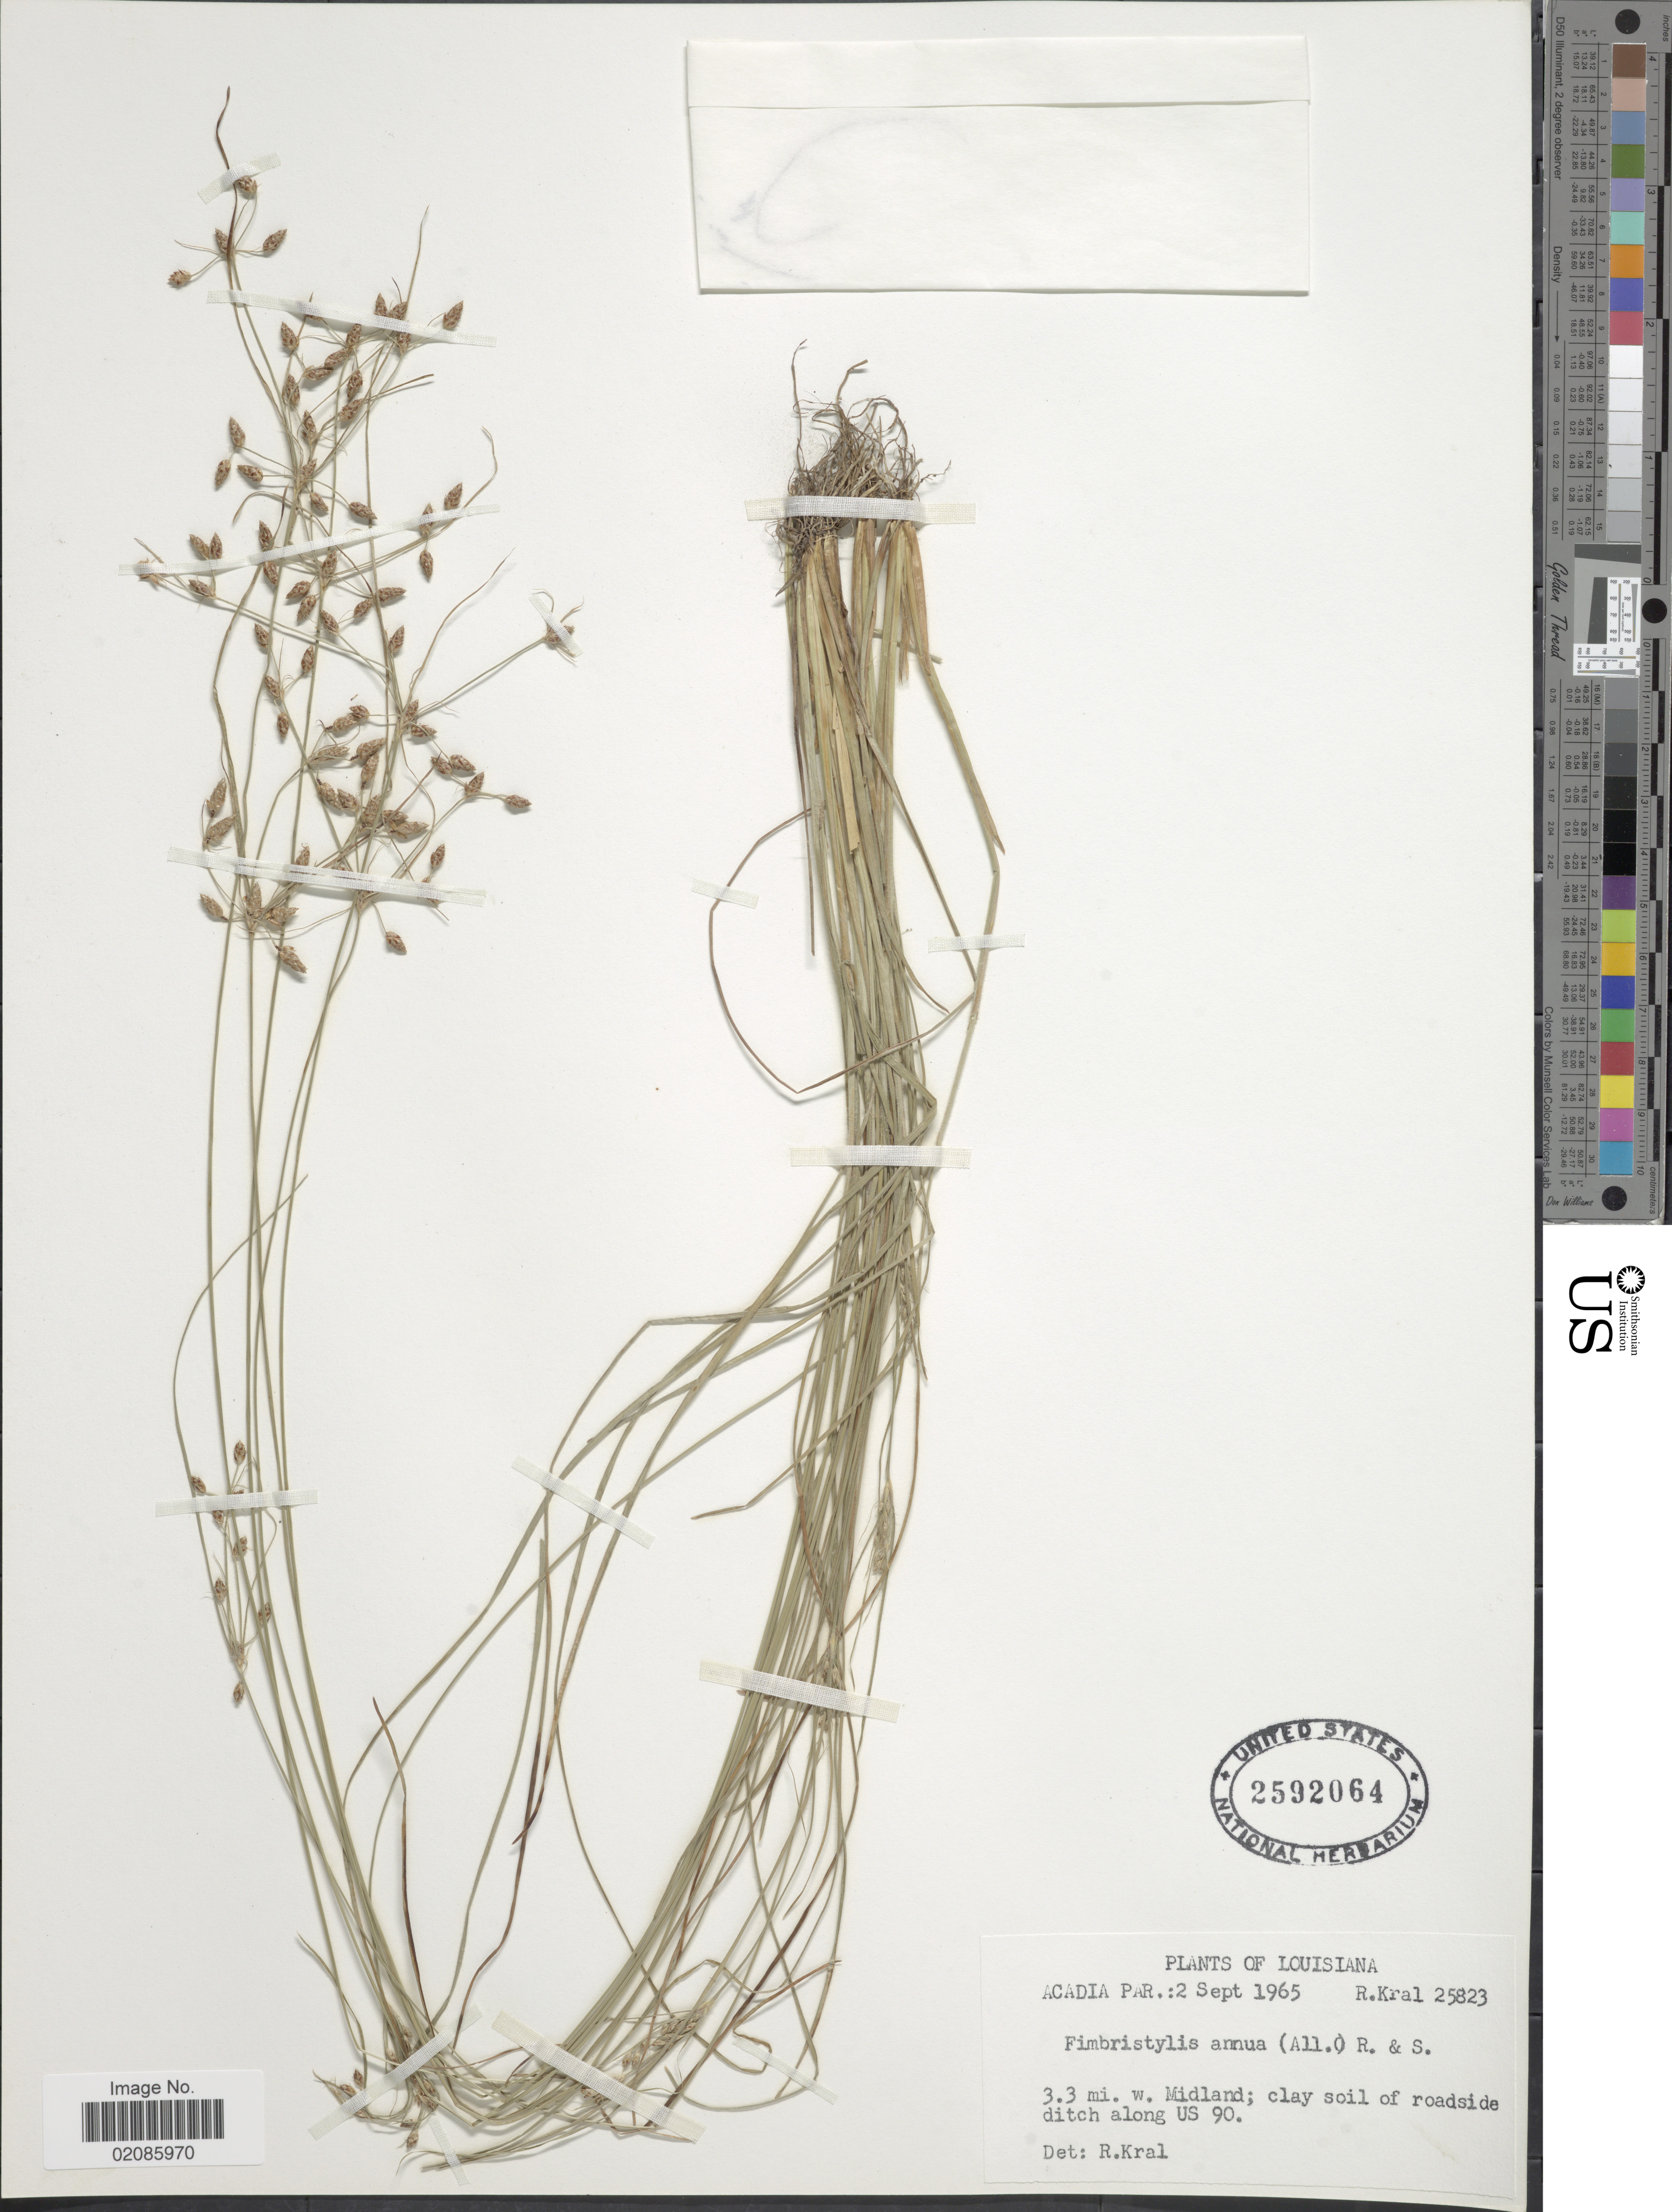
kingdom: Plantae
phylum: Tracheophyta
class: Liliopsida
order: Poales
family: Cyperaceae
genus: Fimbristylis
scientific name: Fimbristylis annua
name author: (All.) Roem. & Schult.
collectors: R. Kral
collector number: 25823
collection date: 1965-09-02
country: United States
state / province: Louisiana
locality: Acadia Par. 3.3 mi. w. Midland; clay soil of roadside ditch along US 90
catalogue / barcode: US 2592064